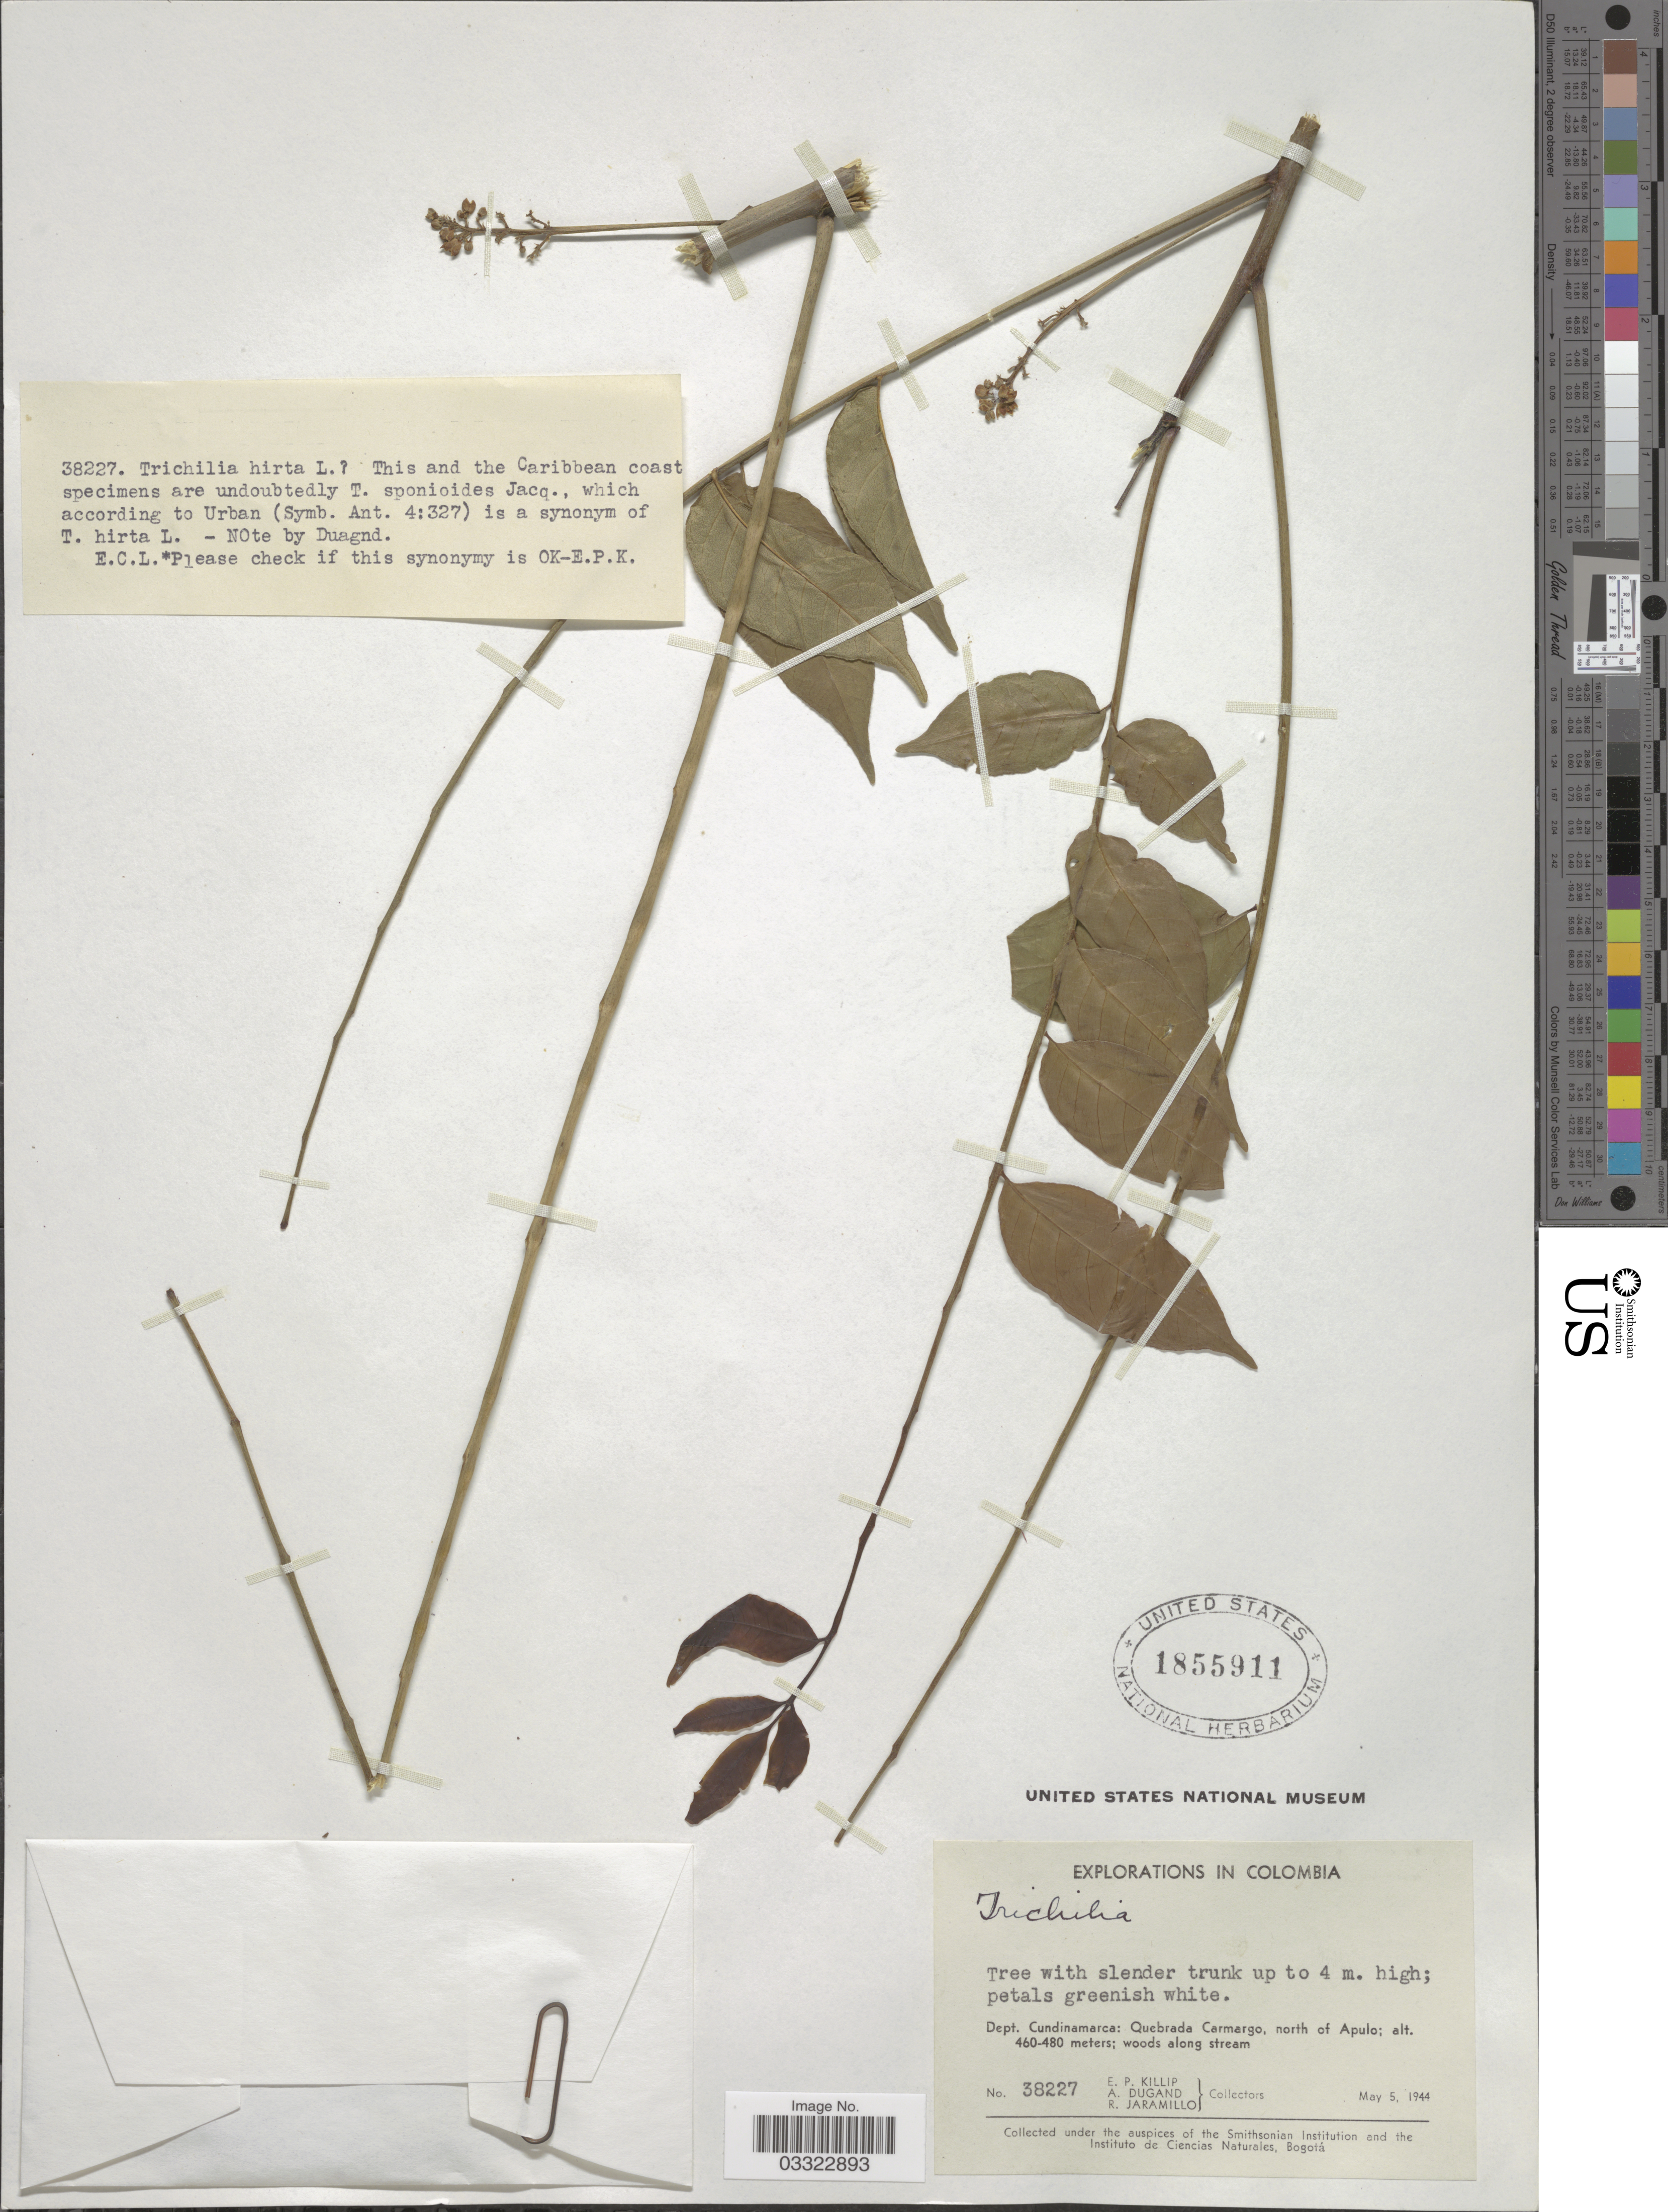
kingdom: Plantae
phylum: Tracheophyta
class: Magnoliopsida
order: Sapindales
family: Meliaceae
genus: Trichilia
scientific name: Trichilia hirta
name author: L.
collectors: E. P. Killip, A. Dugand & R. Jaramillo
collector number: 38227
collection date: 1944-05-05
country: Colombia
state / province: Cundinamarca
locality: Dept. Cundinamarca: Quebrada Carmargo, north of Apulo.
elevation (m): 460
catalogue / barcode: US 1855911